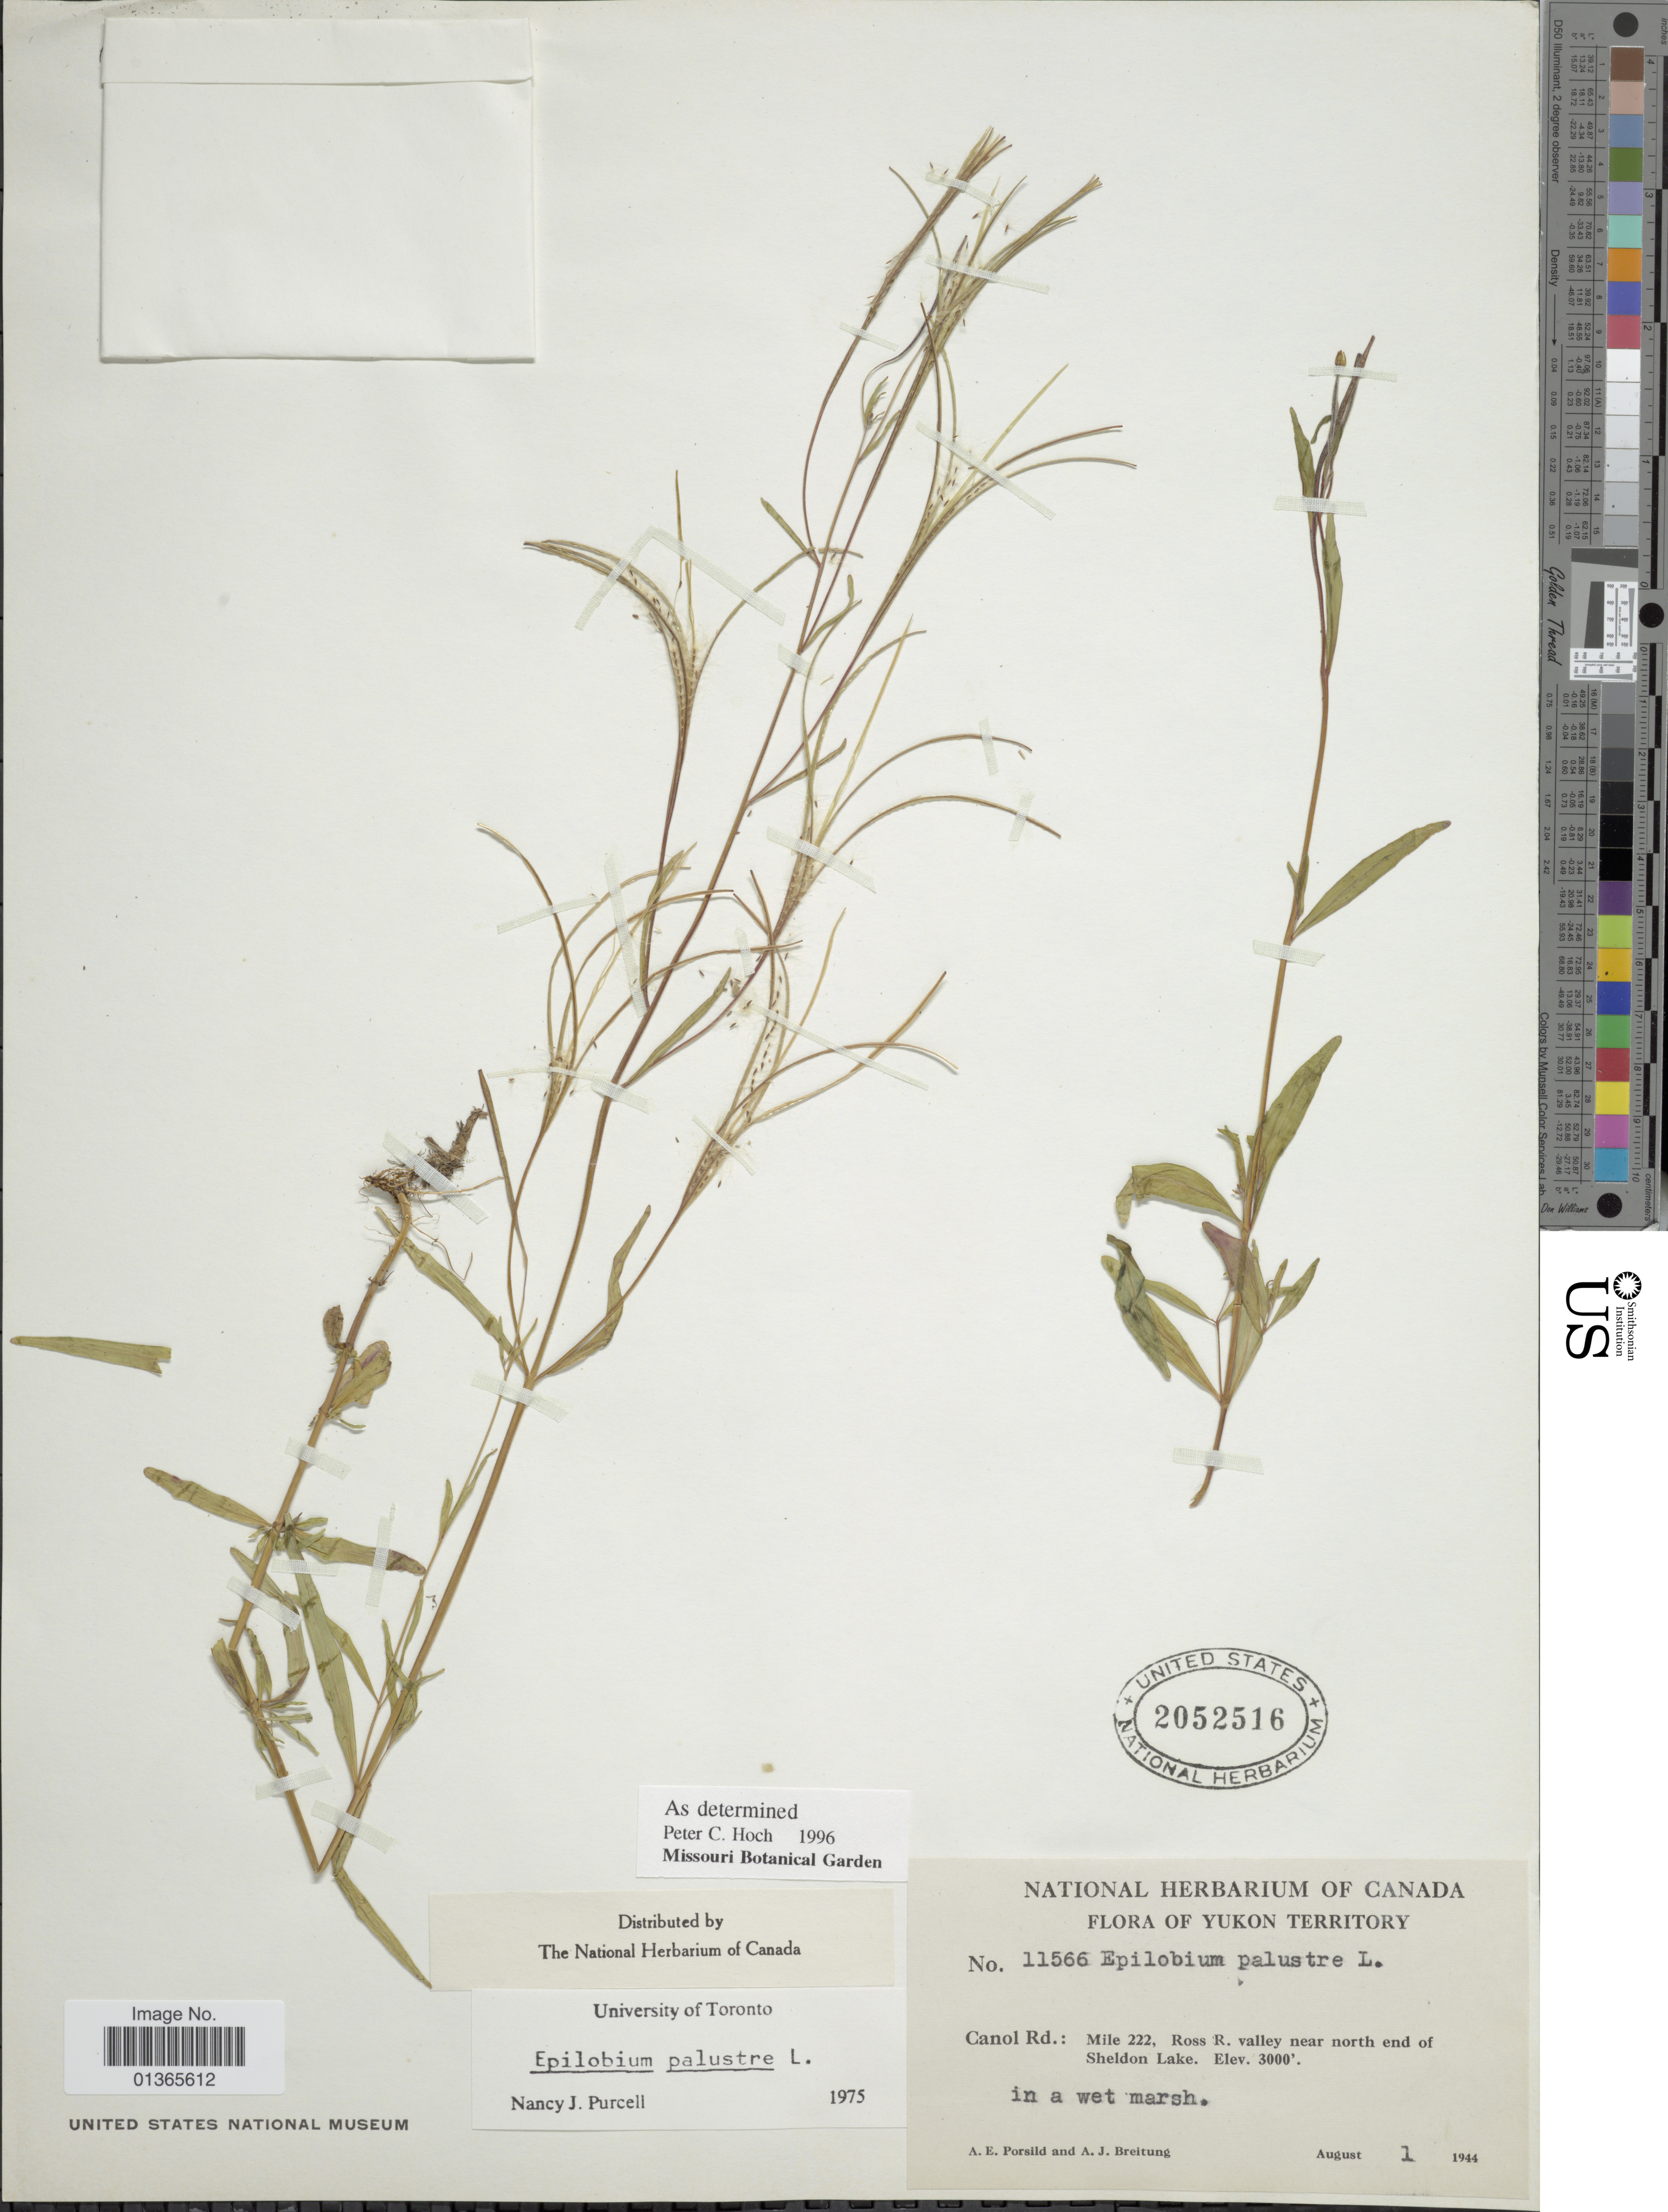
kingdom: Plantae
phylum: Tracheophyta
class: Magnoliopsida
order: Myrtales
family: Onagraceae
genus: Epilobium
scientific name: Epilobium palustre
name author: L.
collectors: A. E. Porsild & A. Breitung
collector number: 11566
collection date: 1944-08-01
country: Canada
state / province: Yukon Territory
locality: Canol Rd.: Mile 222, Ross R. valley near north end of Sheldon Lake.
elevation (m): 914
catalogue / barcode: US 2052516